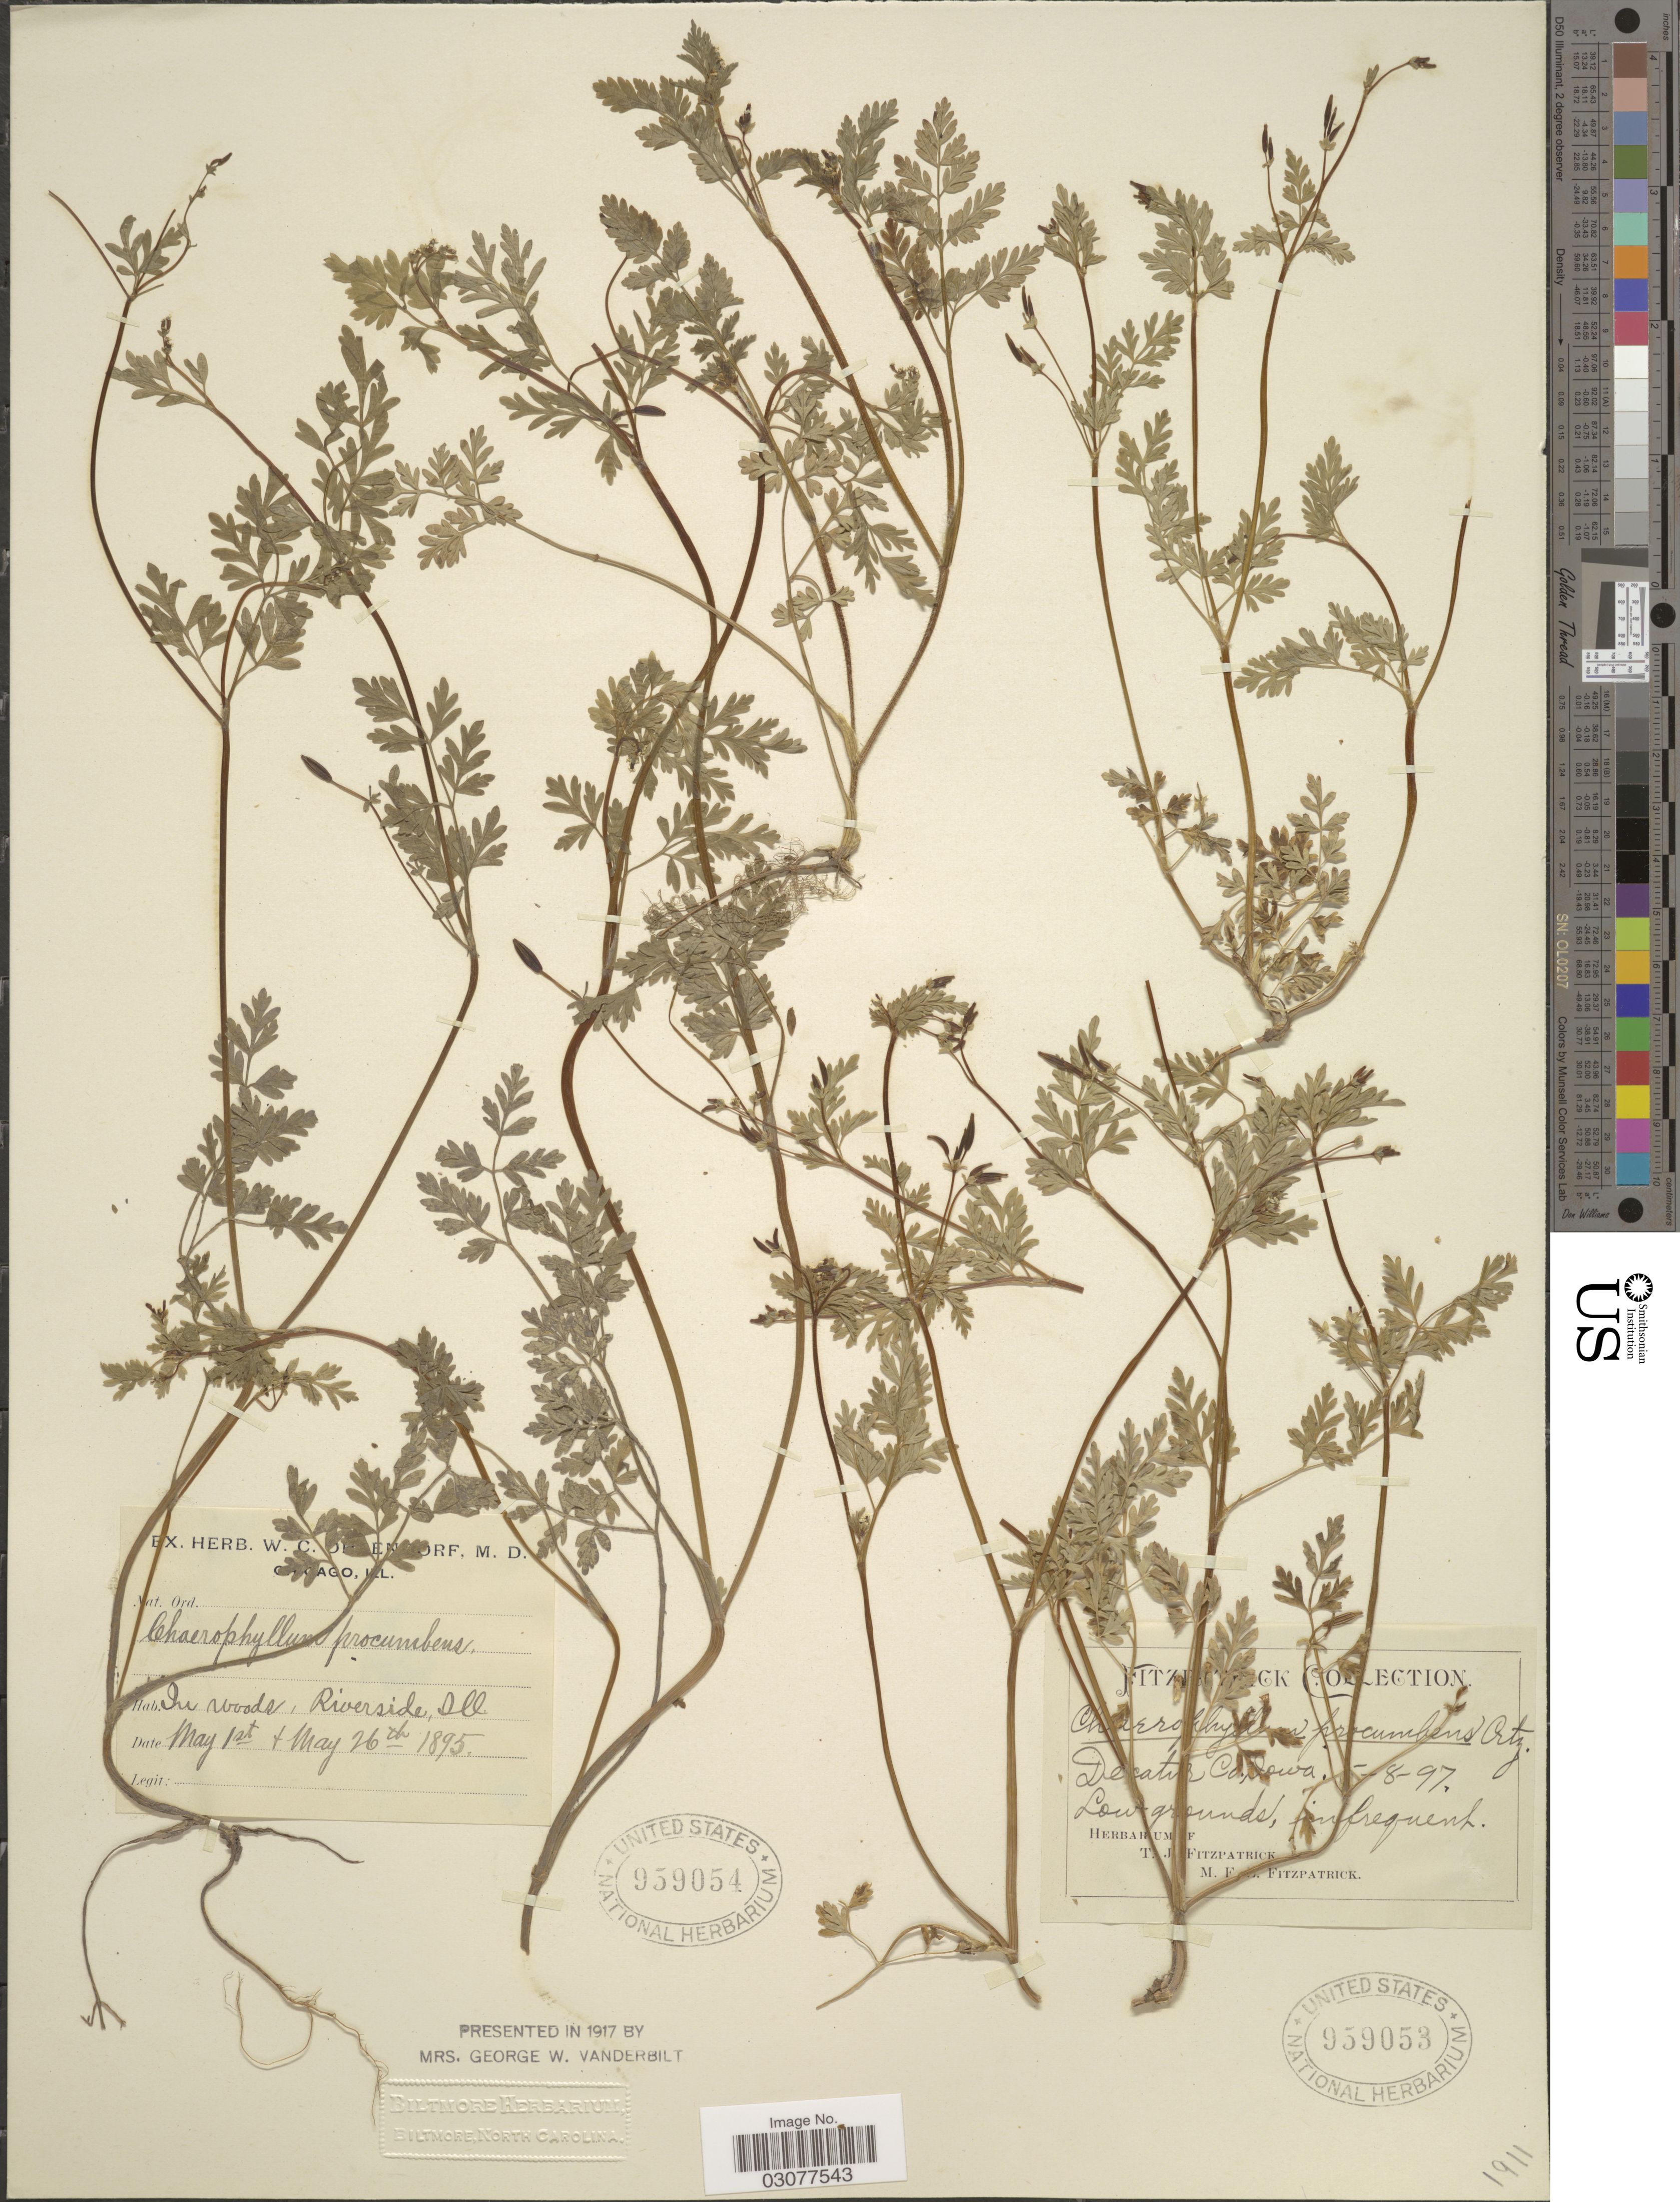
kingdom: Plantae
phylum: Tracheophyta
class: Magnoliopsida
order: Apiales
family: Apiaceae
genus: Chaerophyllum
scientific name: Chaerophyllum procumbens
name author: (L.) Crantz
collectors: ex herb. W. C. Ohlendorf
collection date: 1895-05-01/1895-05-26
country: United States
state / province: Illinois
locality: In woods, Riverside, Ill.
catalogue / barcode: US 959054-2